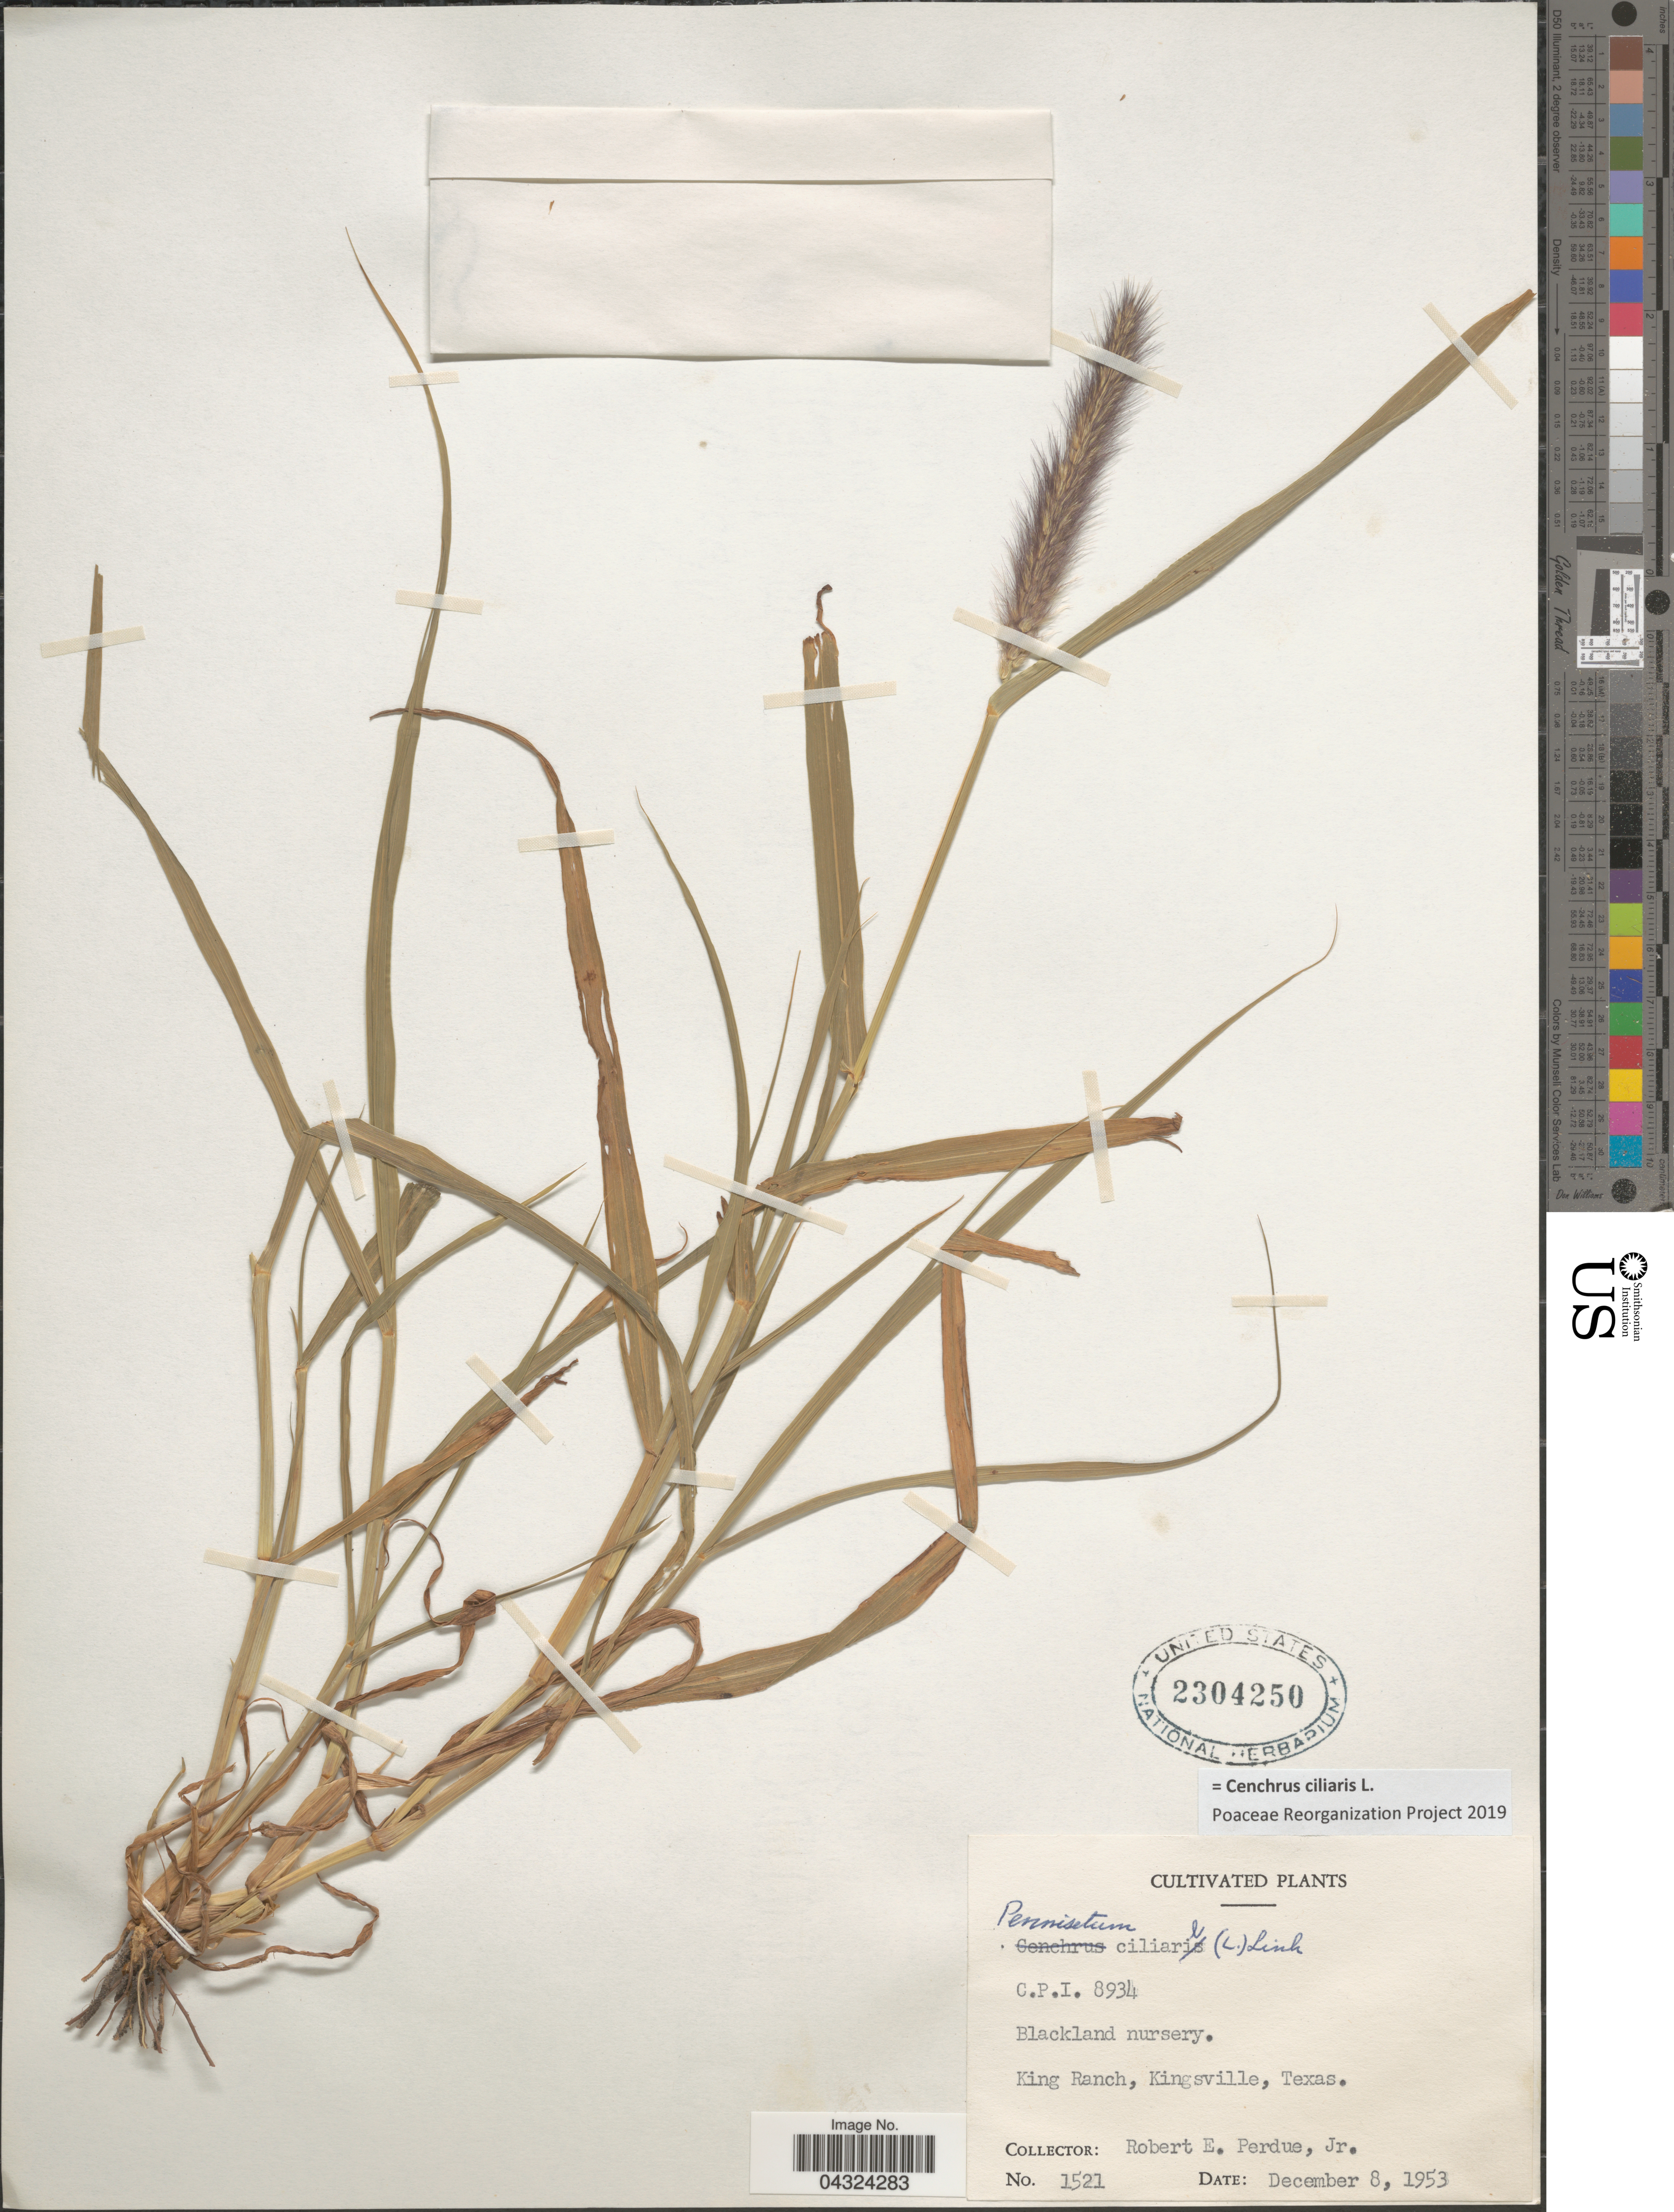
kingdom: Plantae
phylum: Tracheophyta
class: Liliopsida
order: Poales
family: Poaceae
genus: Cenchrus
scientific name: Cenchrus ciliaris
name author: L.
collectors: R. E. Perdue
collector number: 1521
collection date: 1953-12-08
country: United States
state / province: Texas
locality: Blackland nursery. King Ranch, Kingsville.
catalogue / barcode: US 2304250